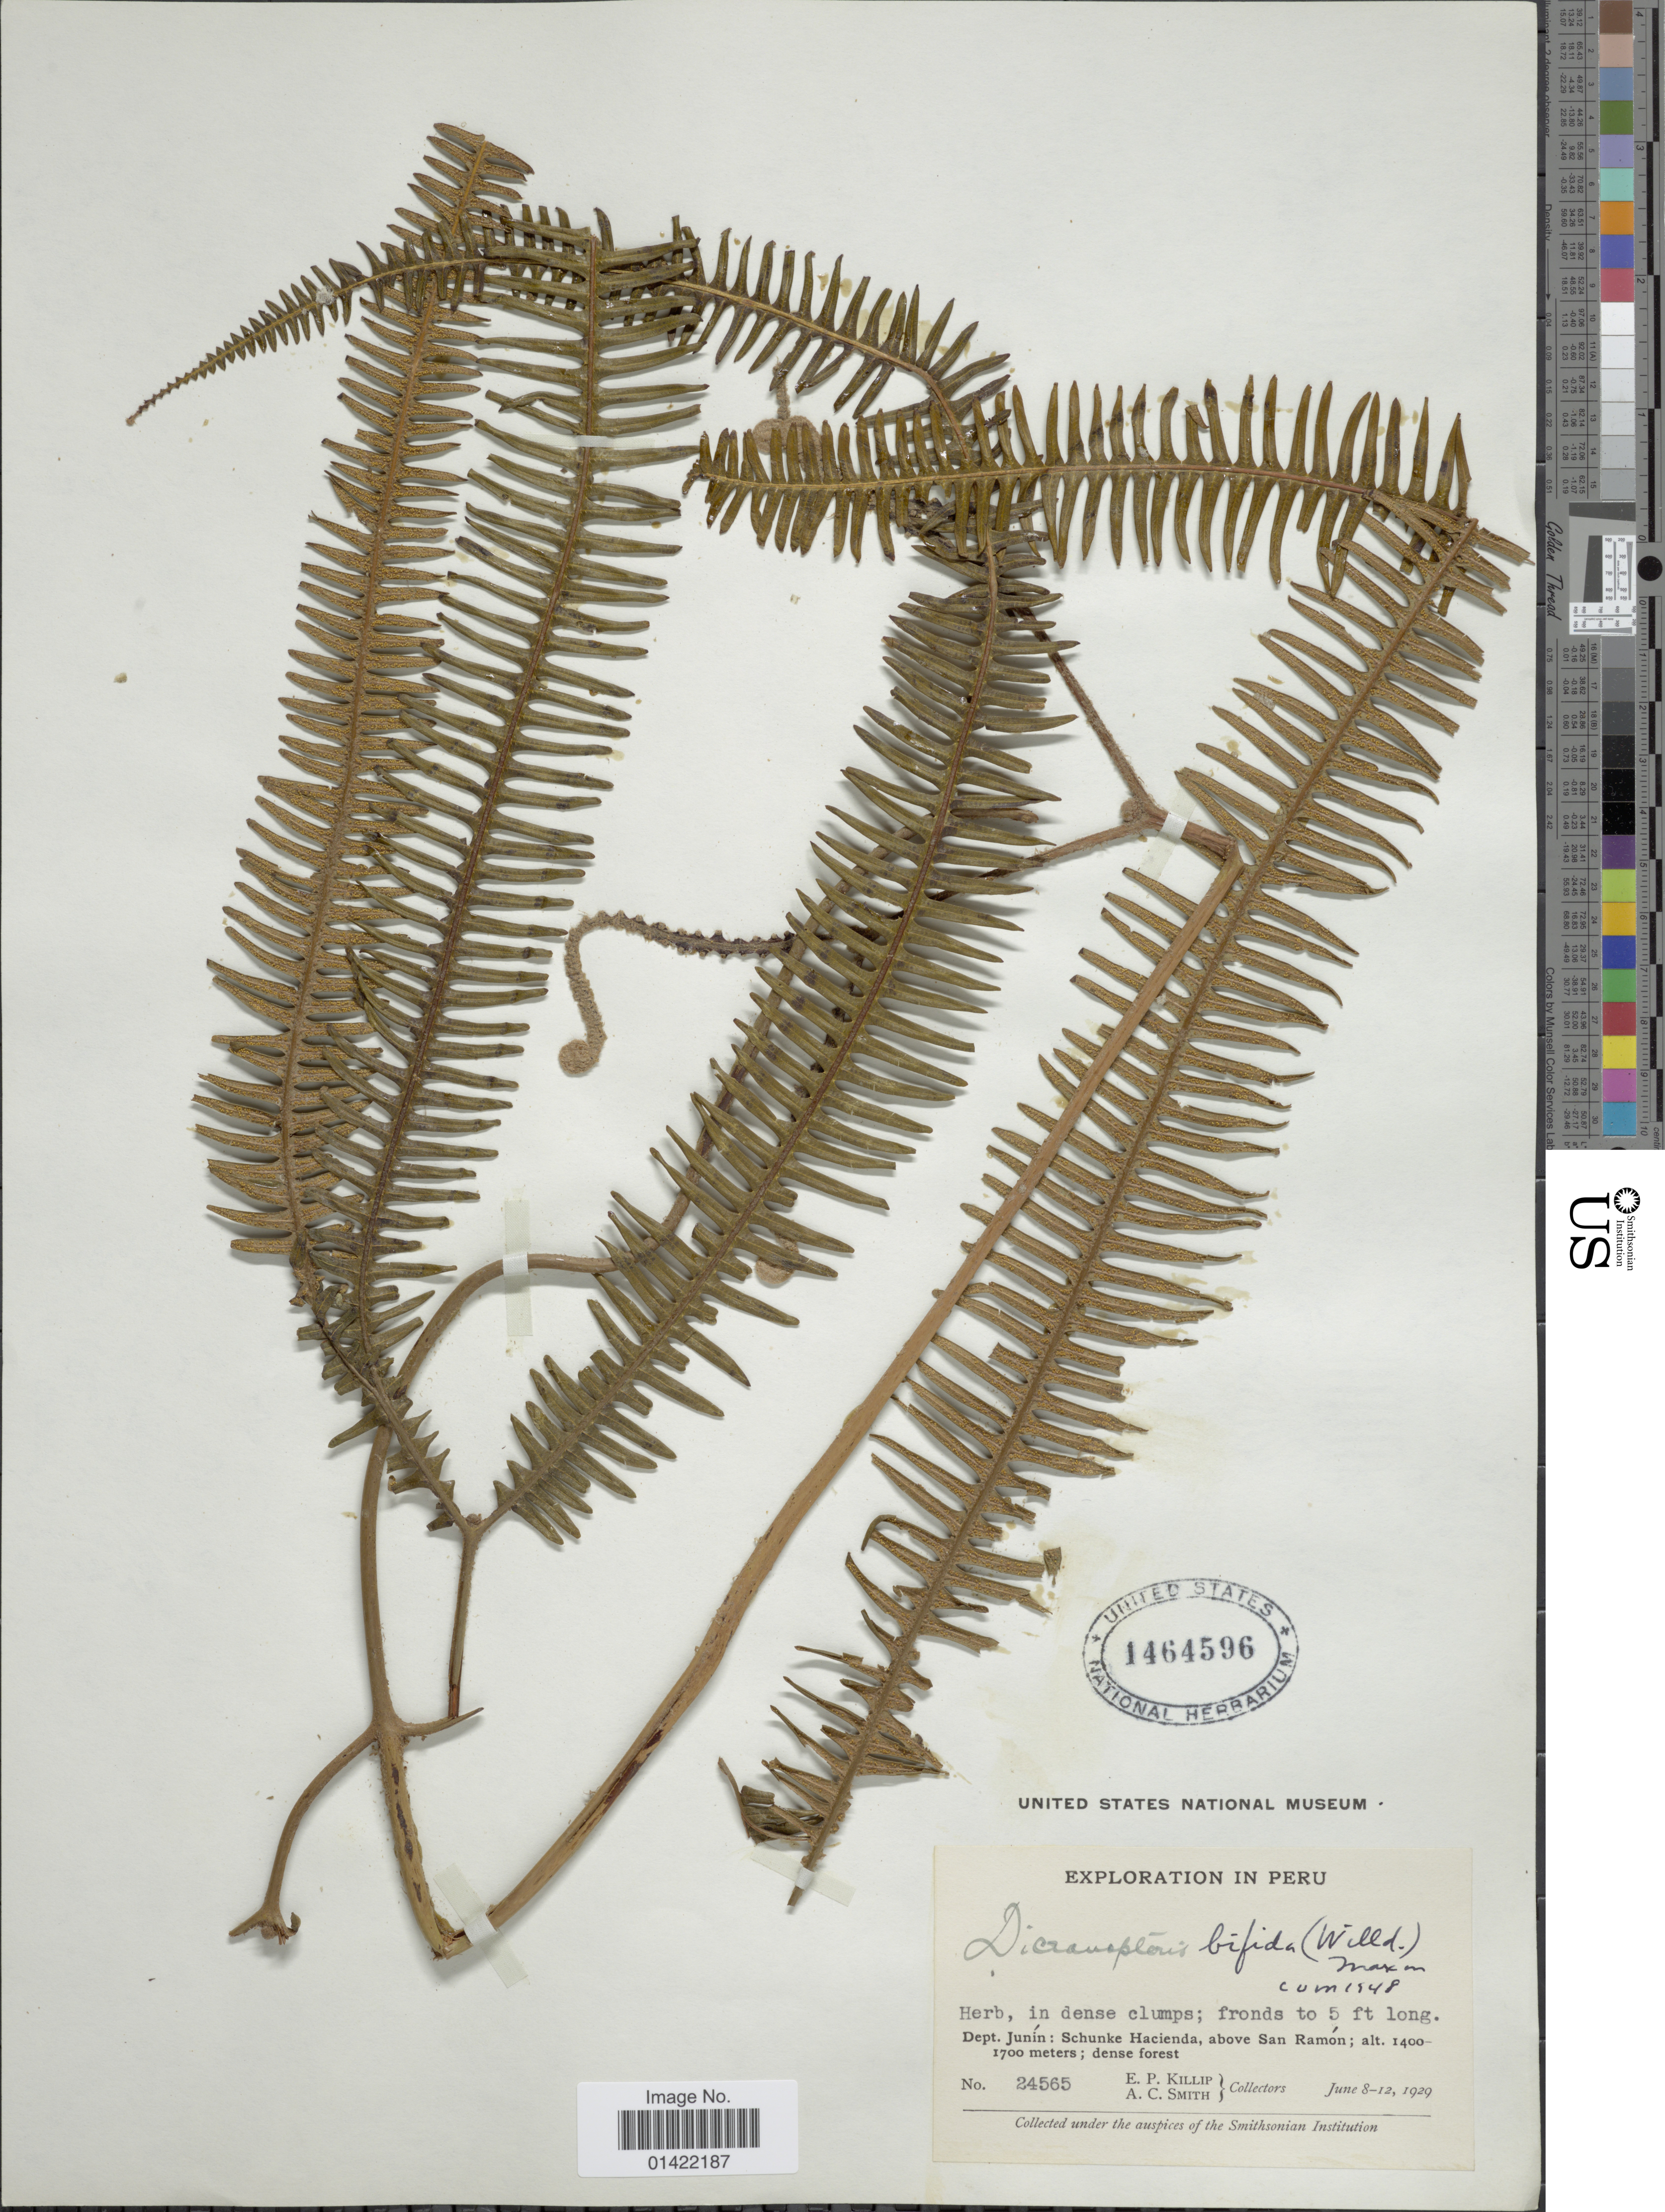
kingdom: Plantae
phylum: Tracheophyta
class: Polypodiopsida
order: Gleicheniales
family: Gleicheniaceae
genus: Sticherus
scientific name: Sticherus bifidus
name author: (Willd.) Ching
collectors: E. P. Killip & A. C. Smith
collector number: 24565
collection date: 1929-06-08/1929-06-12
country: Peru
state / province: Junín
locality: Schunke Hacienda, above San Ramón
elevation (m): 1400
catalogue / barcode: US 1464596